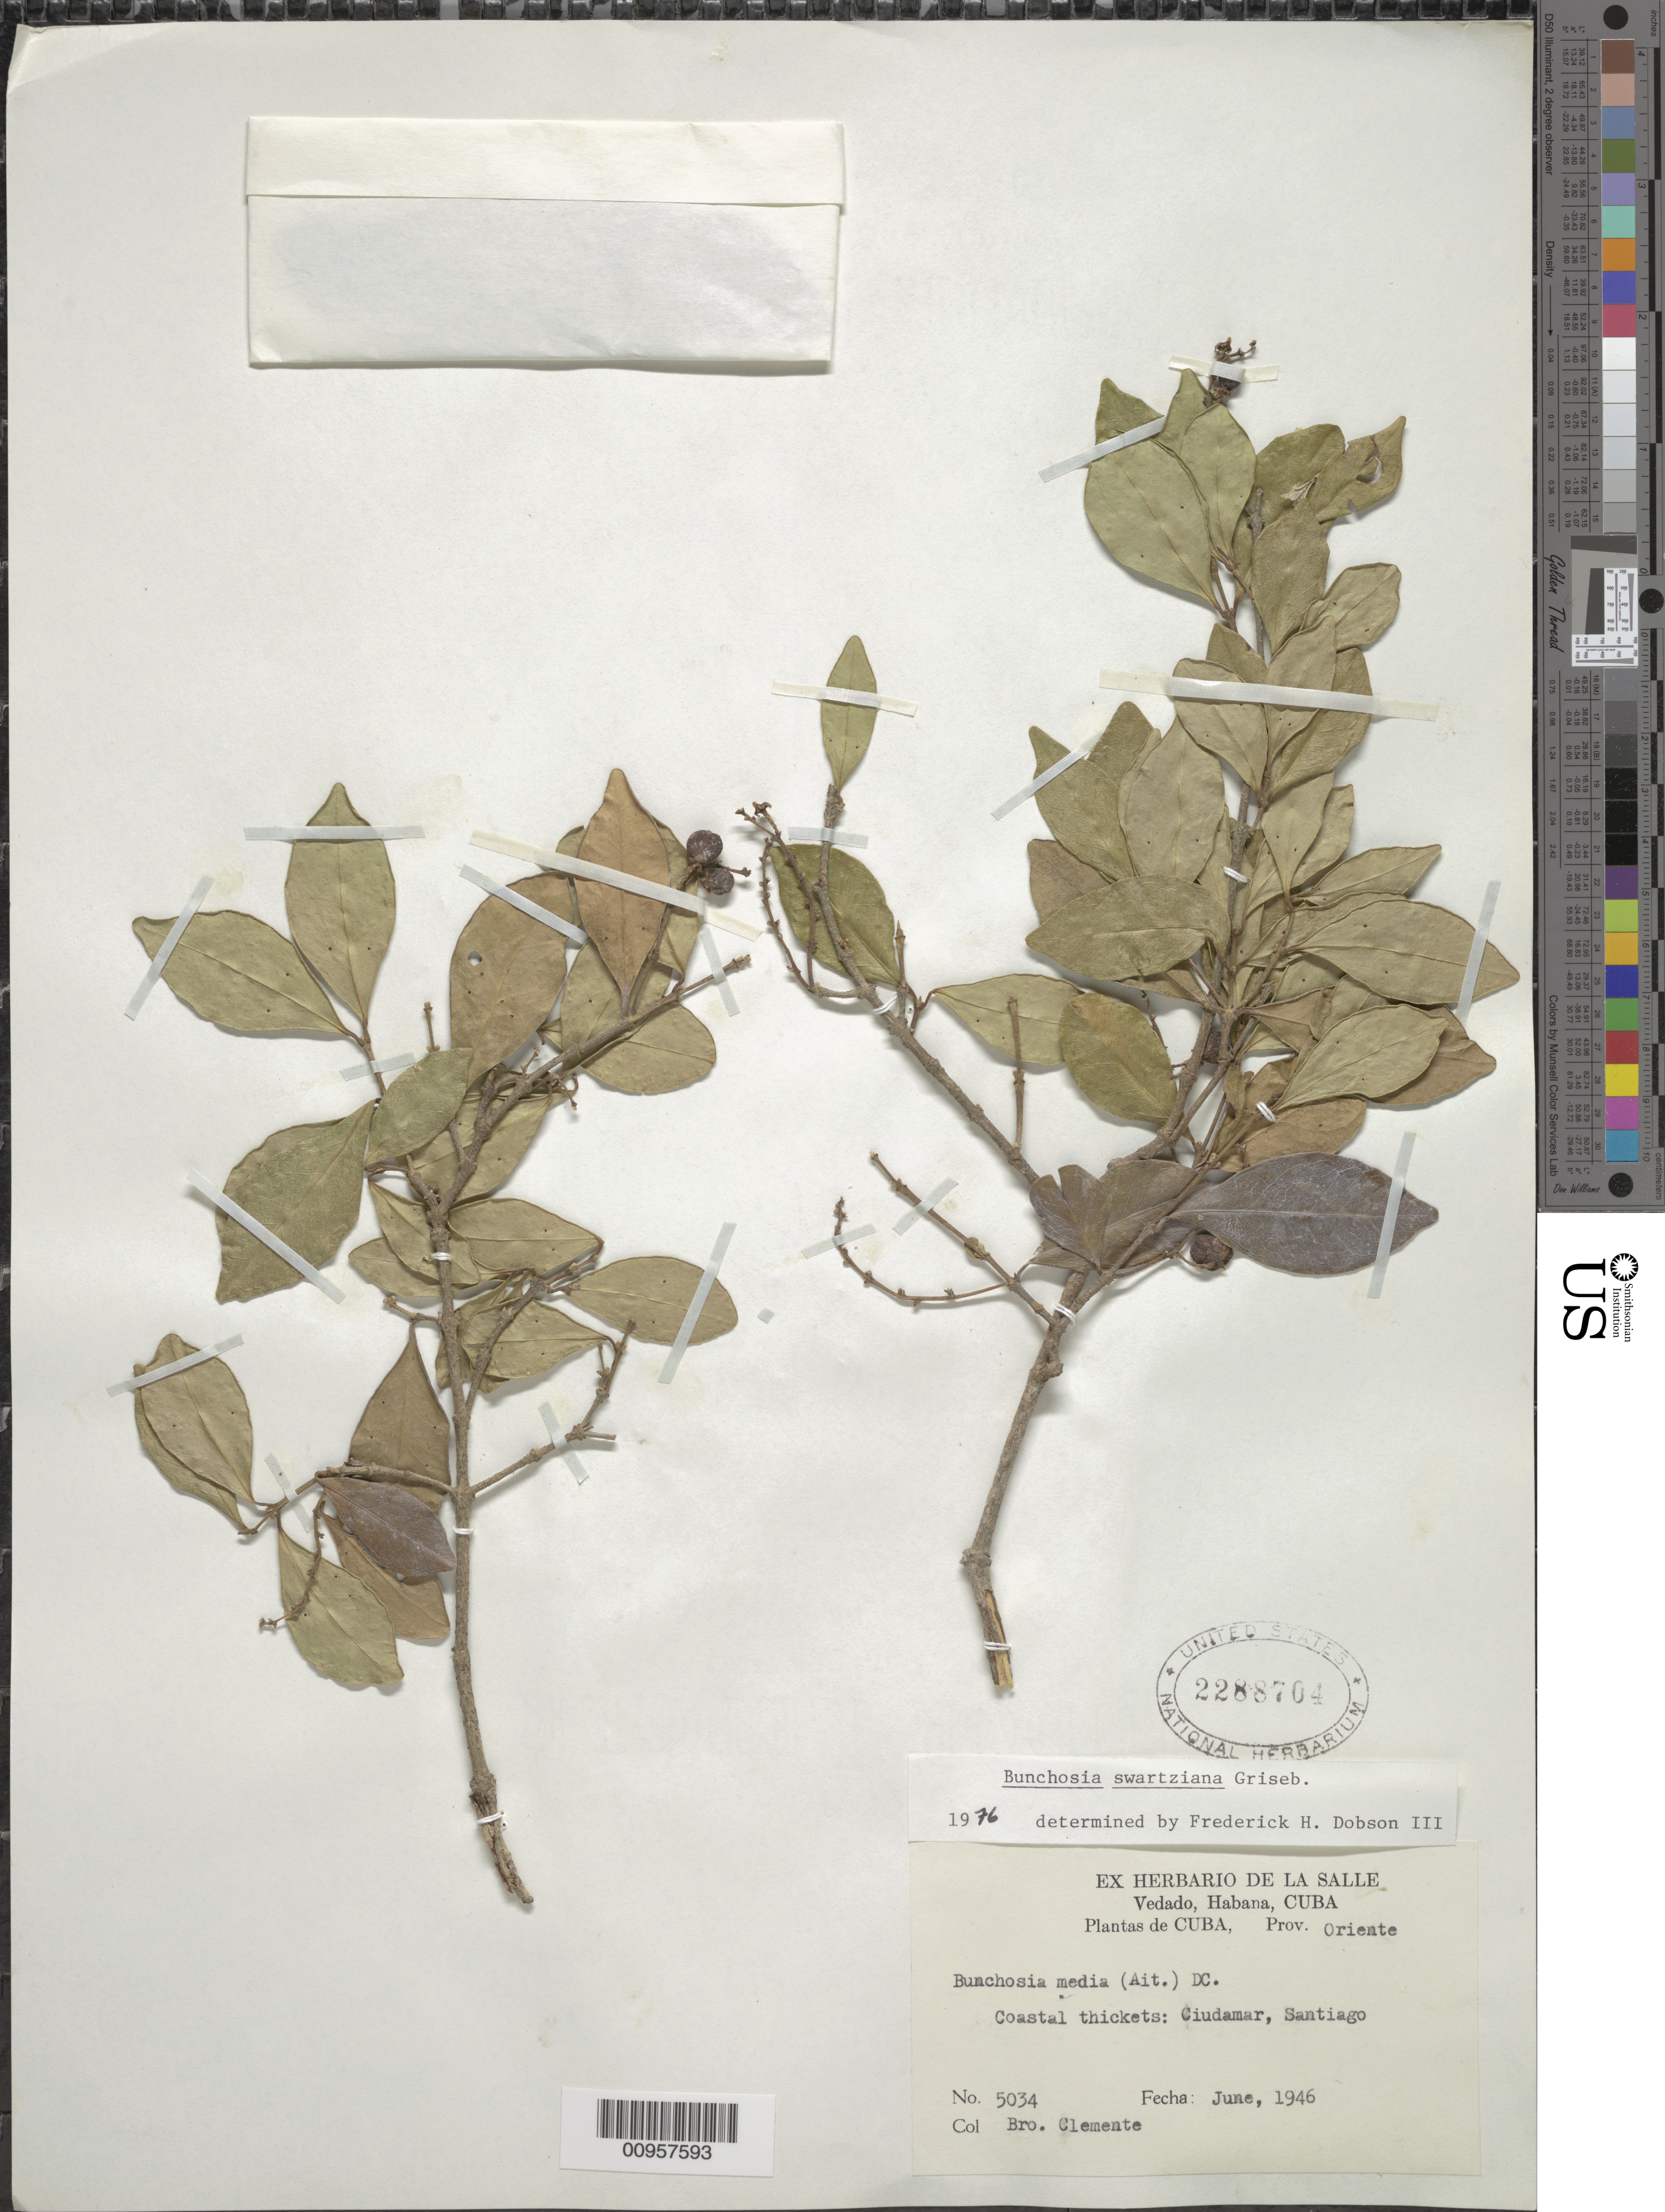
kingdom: Plantae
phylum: Tracheophyta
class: Magnoliopsida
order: Malpighiales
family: Malpighiaceae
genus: Bunchosia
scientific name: Bunchosia swartziana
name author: Griseb.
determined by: Dobson, F. H., III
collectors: Bro. Clemente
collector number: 5034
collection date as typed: Jun 1946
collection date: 1946-06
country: Cuba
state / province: Santiago de Cuba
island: Cuba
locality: Ciudamar, Santiago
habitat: Coastal thickets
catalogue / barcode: US 2288704